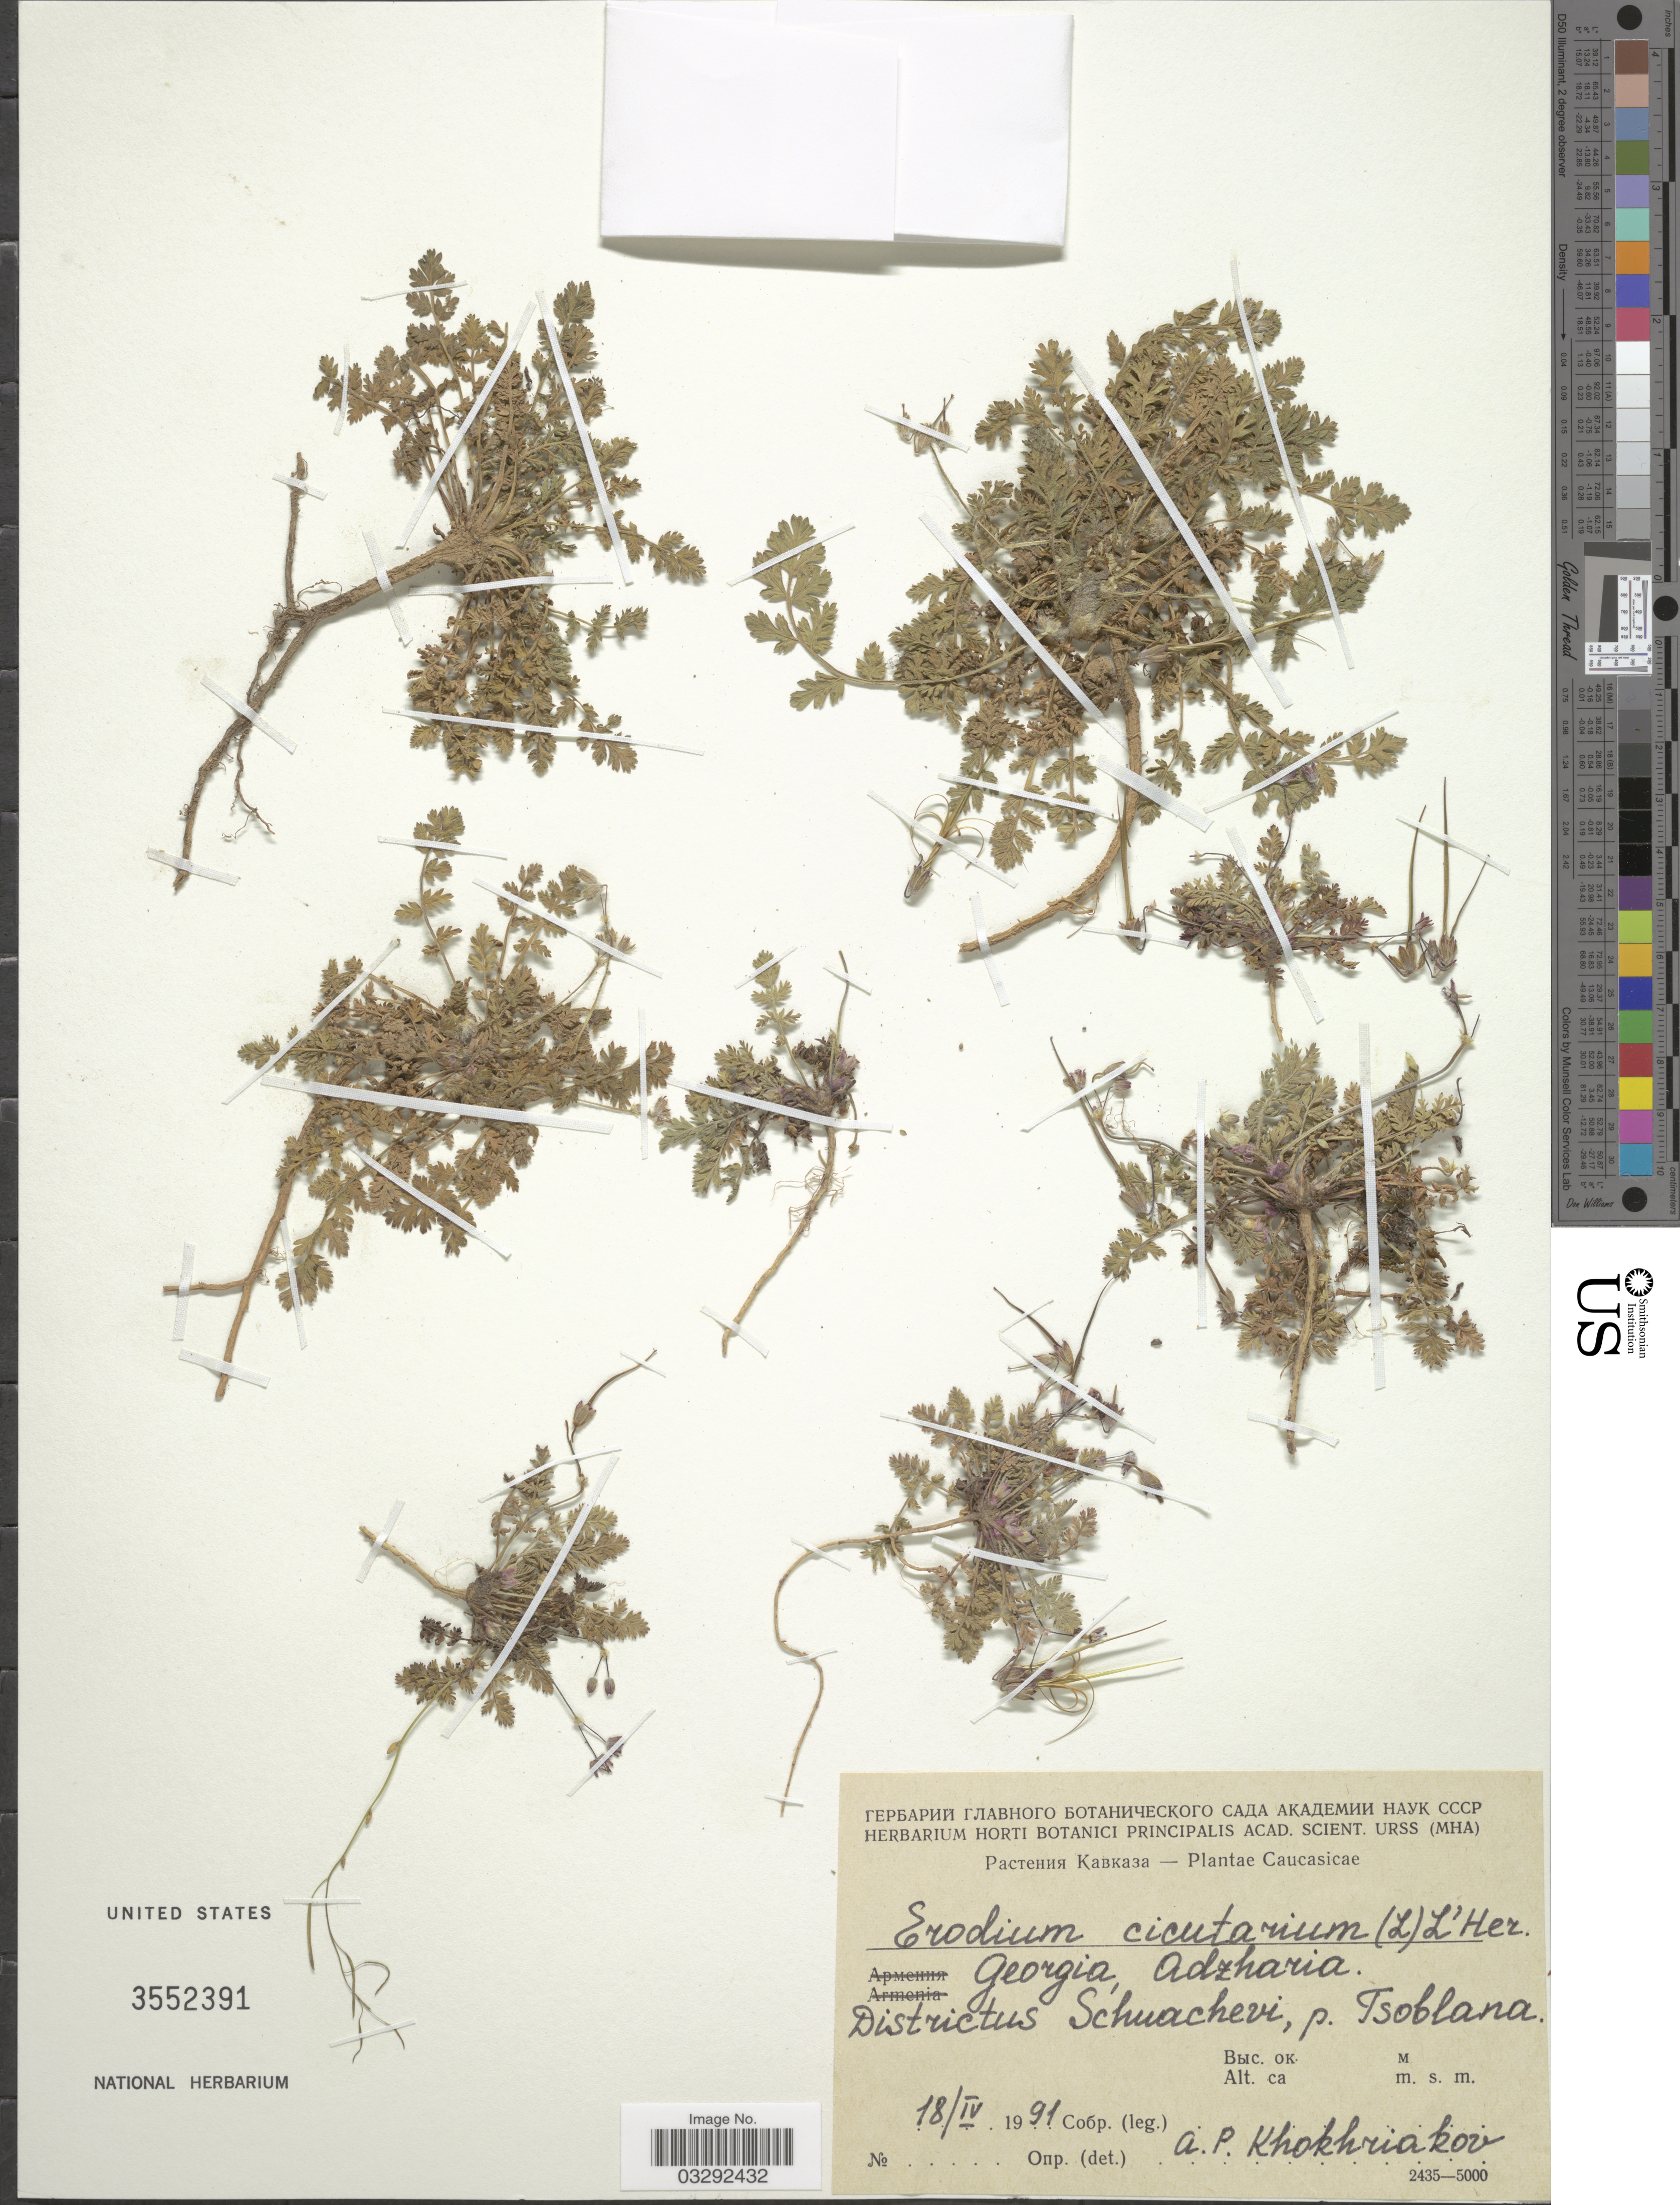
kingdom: Plantae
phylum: Tracheophyta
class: Magnoliopsida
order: Geraniales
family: Geraniaceae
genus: Erodium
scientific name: Erodium cicutarium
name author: (L.) L'Hér.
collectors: A. Khokhriakov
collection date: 1991-04-18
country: Georgia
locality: Caucasicae. Georgia, Adzharia. Districtus Schuachevi, p. Tsoblana.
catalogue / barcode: US 3552391